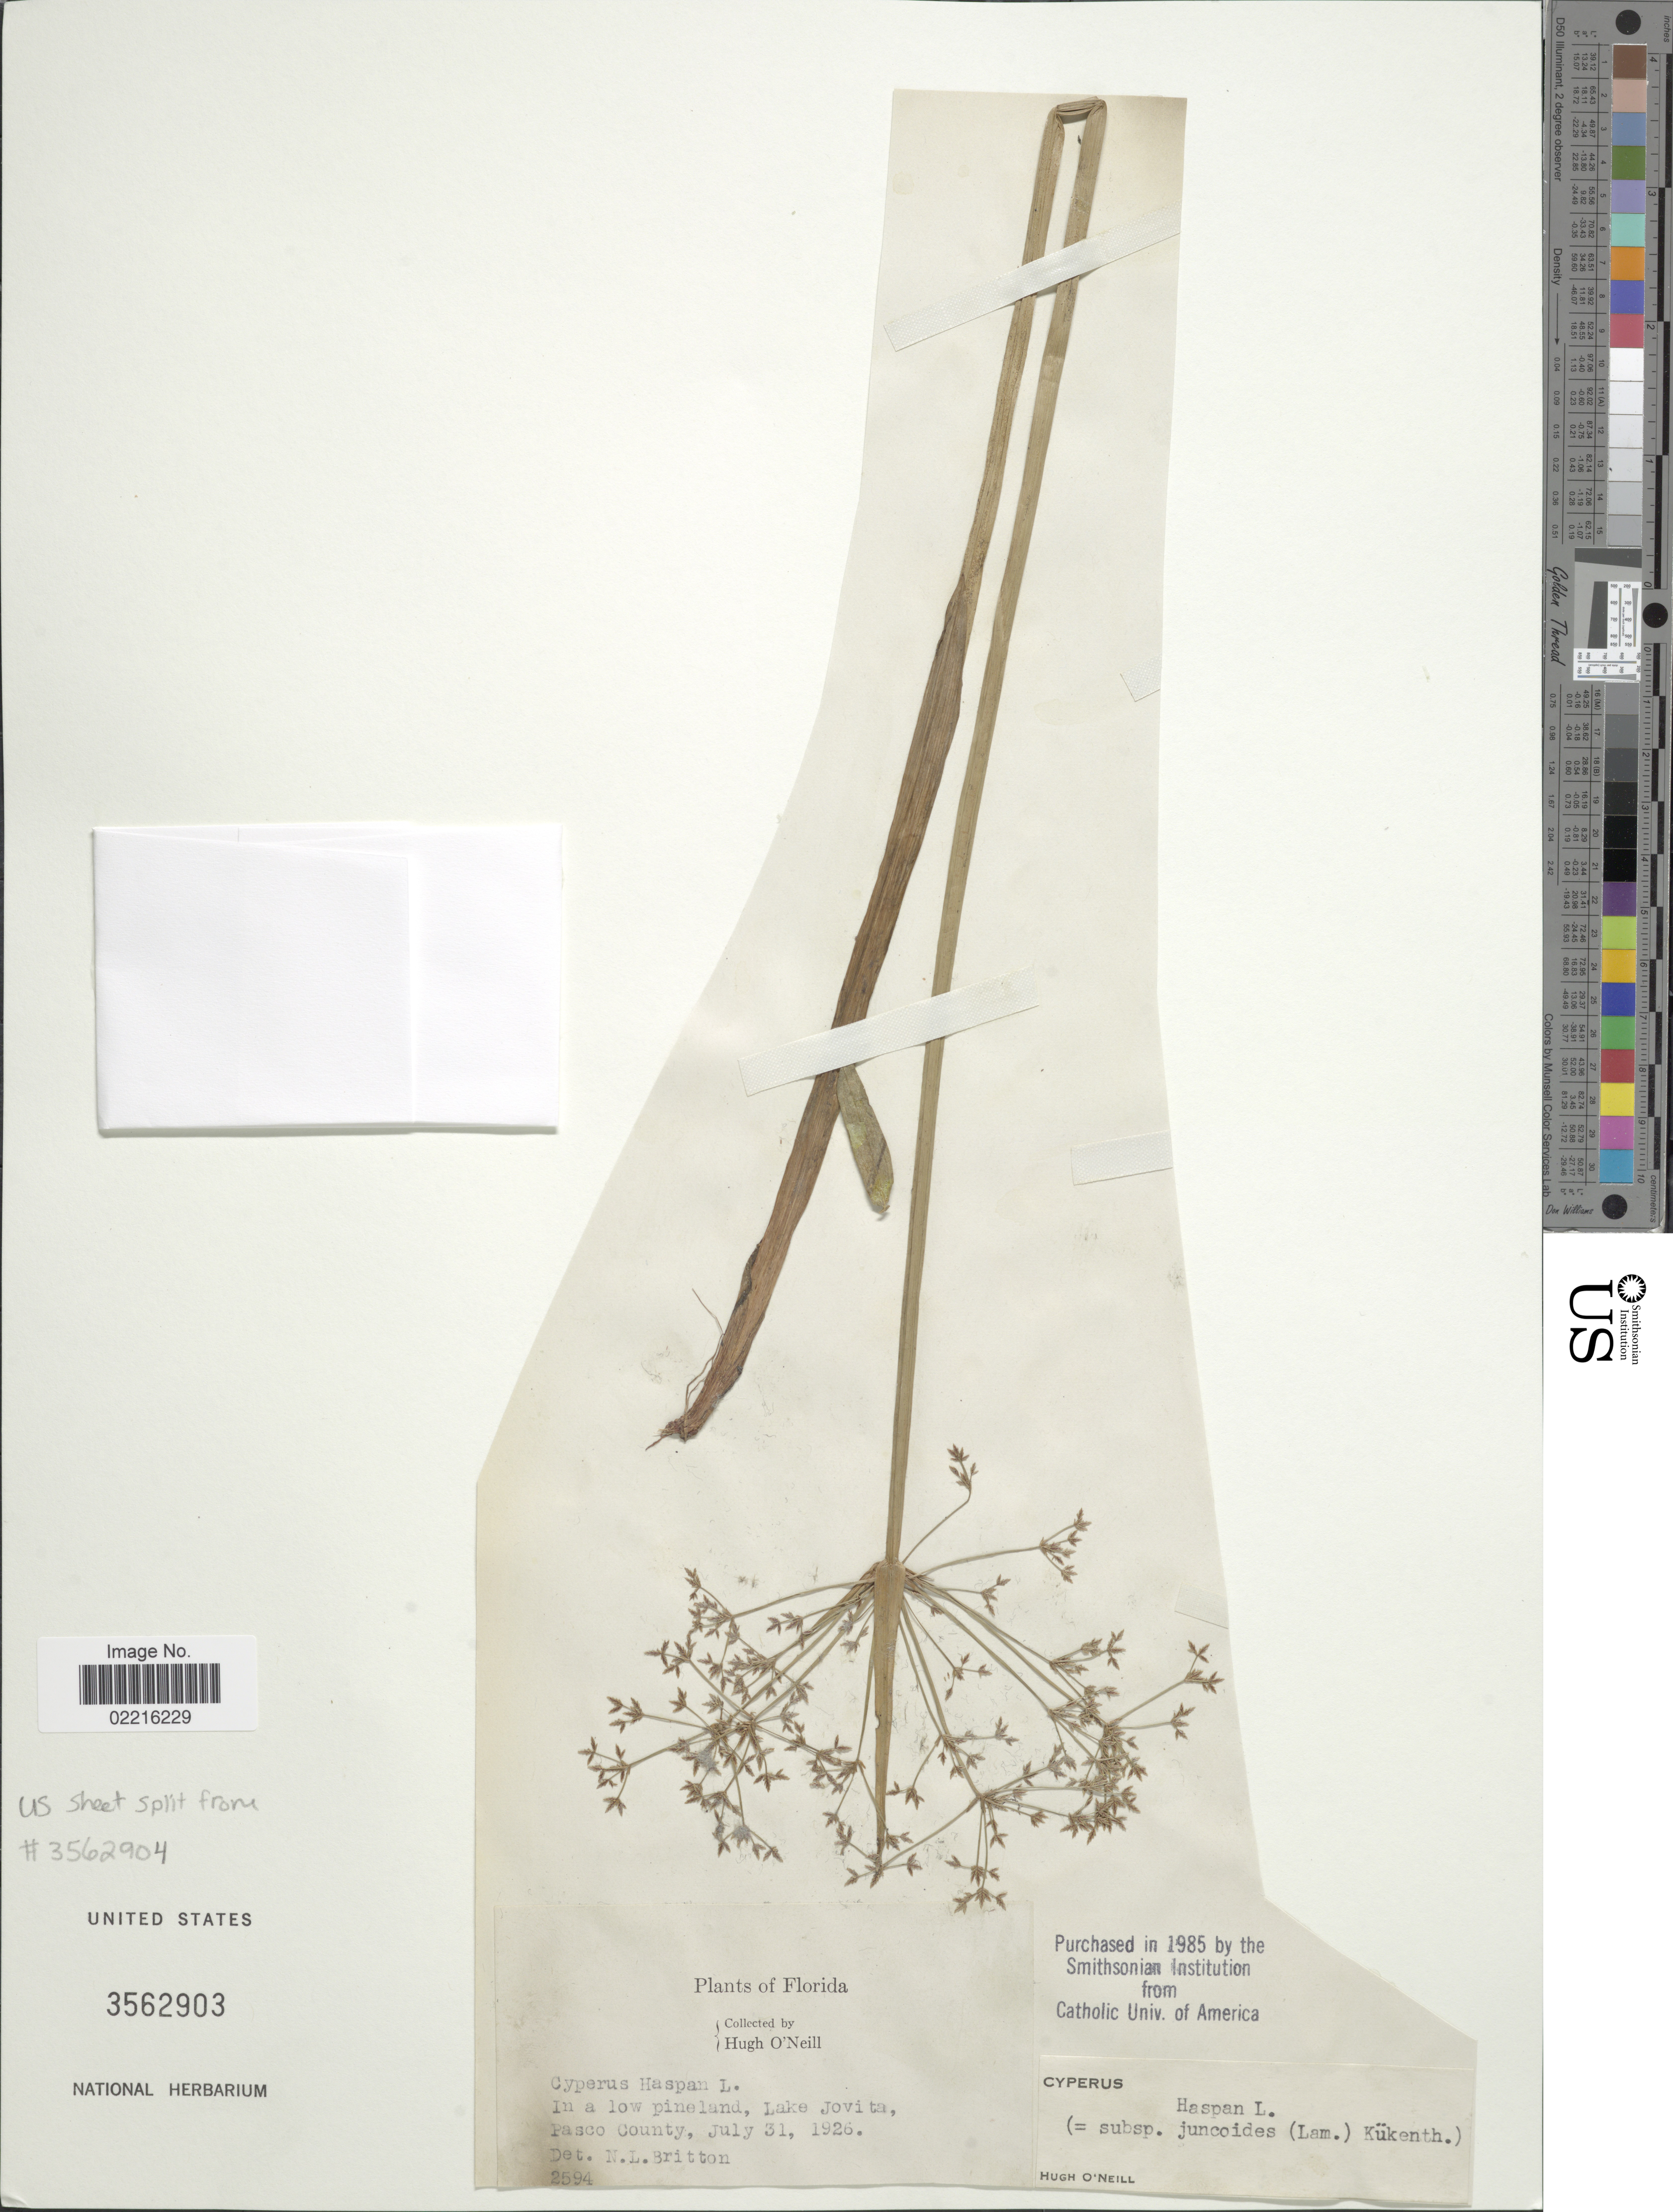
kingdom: Plantae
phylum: Tracheophyta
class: Liliopsida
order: Poales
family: Cyperaceae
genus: Cyperus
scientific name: Cyperus haspan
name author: L.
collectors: H. O'Neill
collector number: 2594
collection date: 1926-07-31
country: United States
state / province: Florida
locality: Lake Jovita, Pasco County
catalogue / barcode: US 3562903